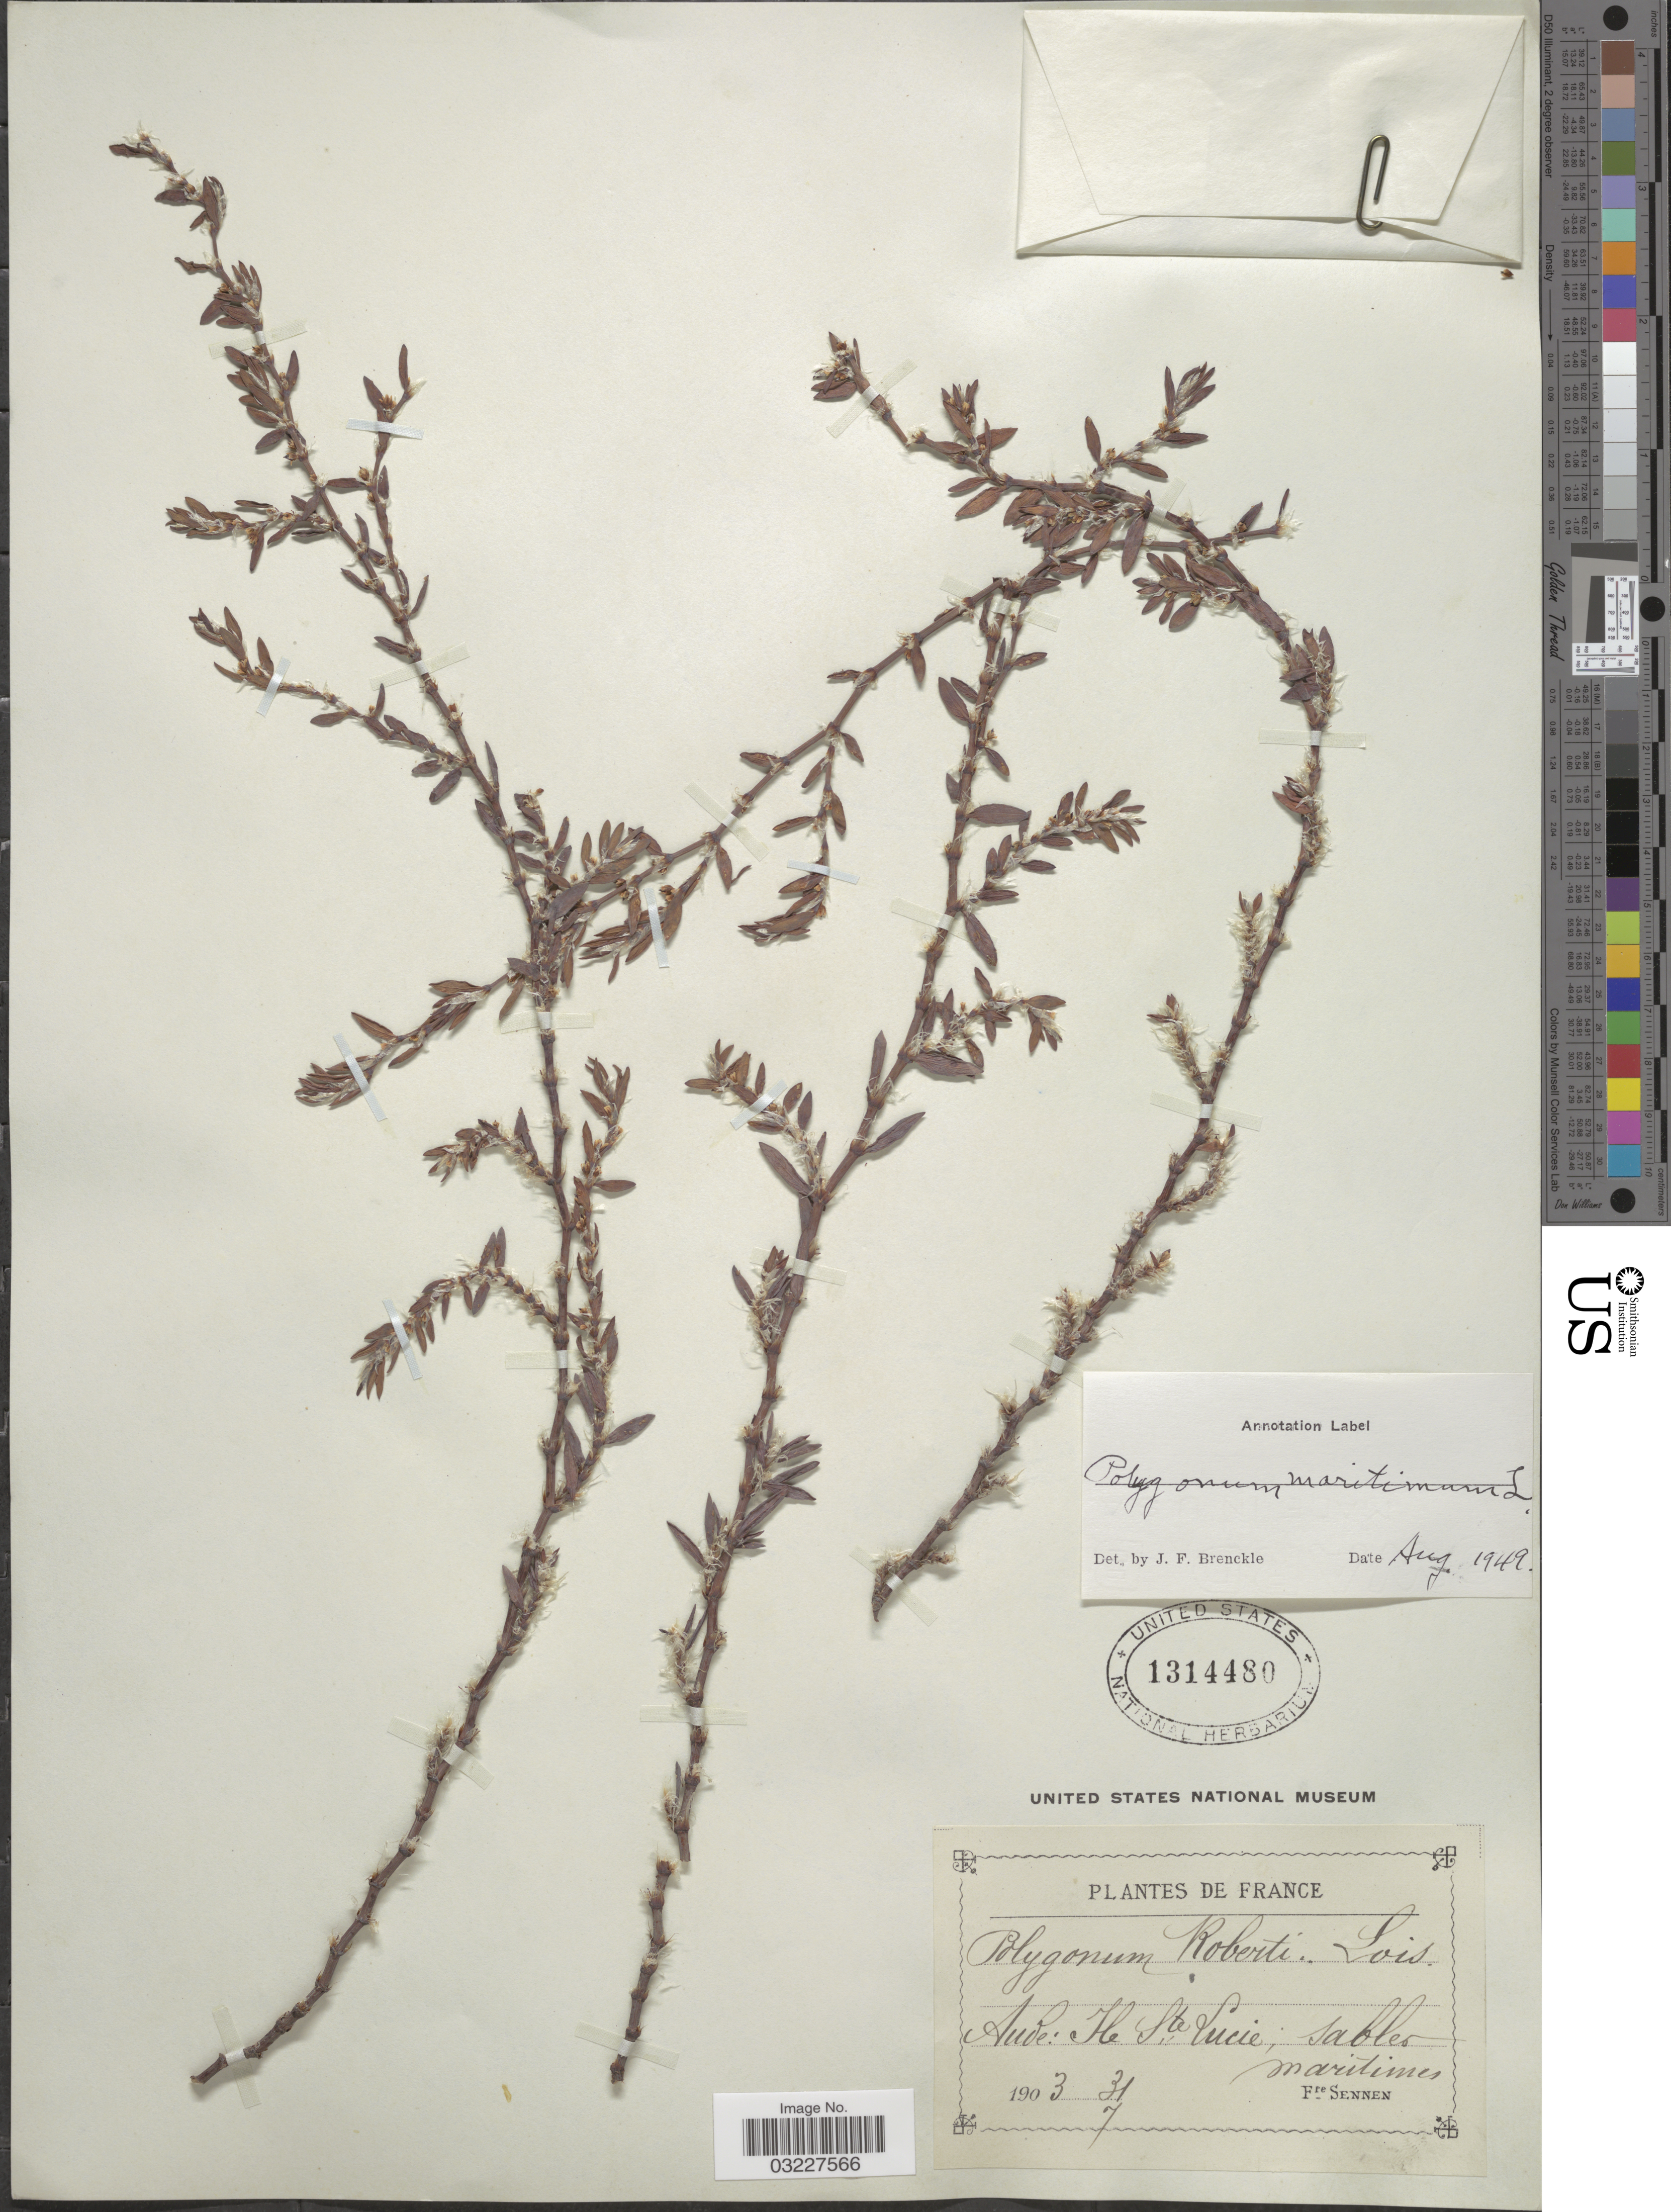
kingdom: Plantae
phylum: Tracheophyta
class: Magnoliopsida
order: Caryophyllales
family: Polygonaceae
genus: Polygonum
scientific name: Polygonum maritimum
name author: L.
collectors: E. Sennen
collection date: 1903-07-31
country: France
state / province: Occitanie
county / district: Aude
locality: Aude: Ile Ste. Lucie; sables maritimes.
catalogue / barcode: US 1314480